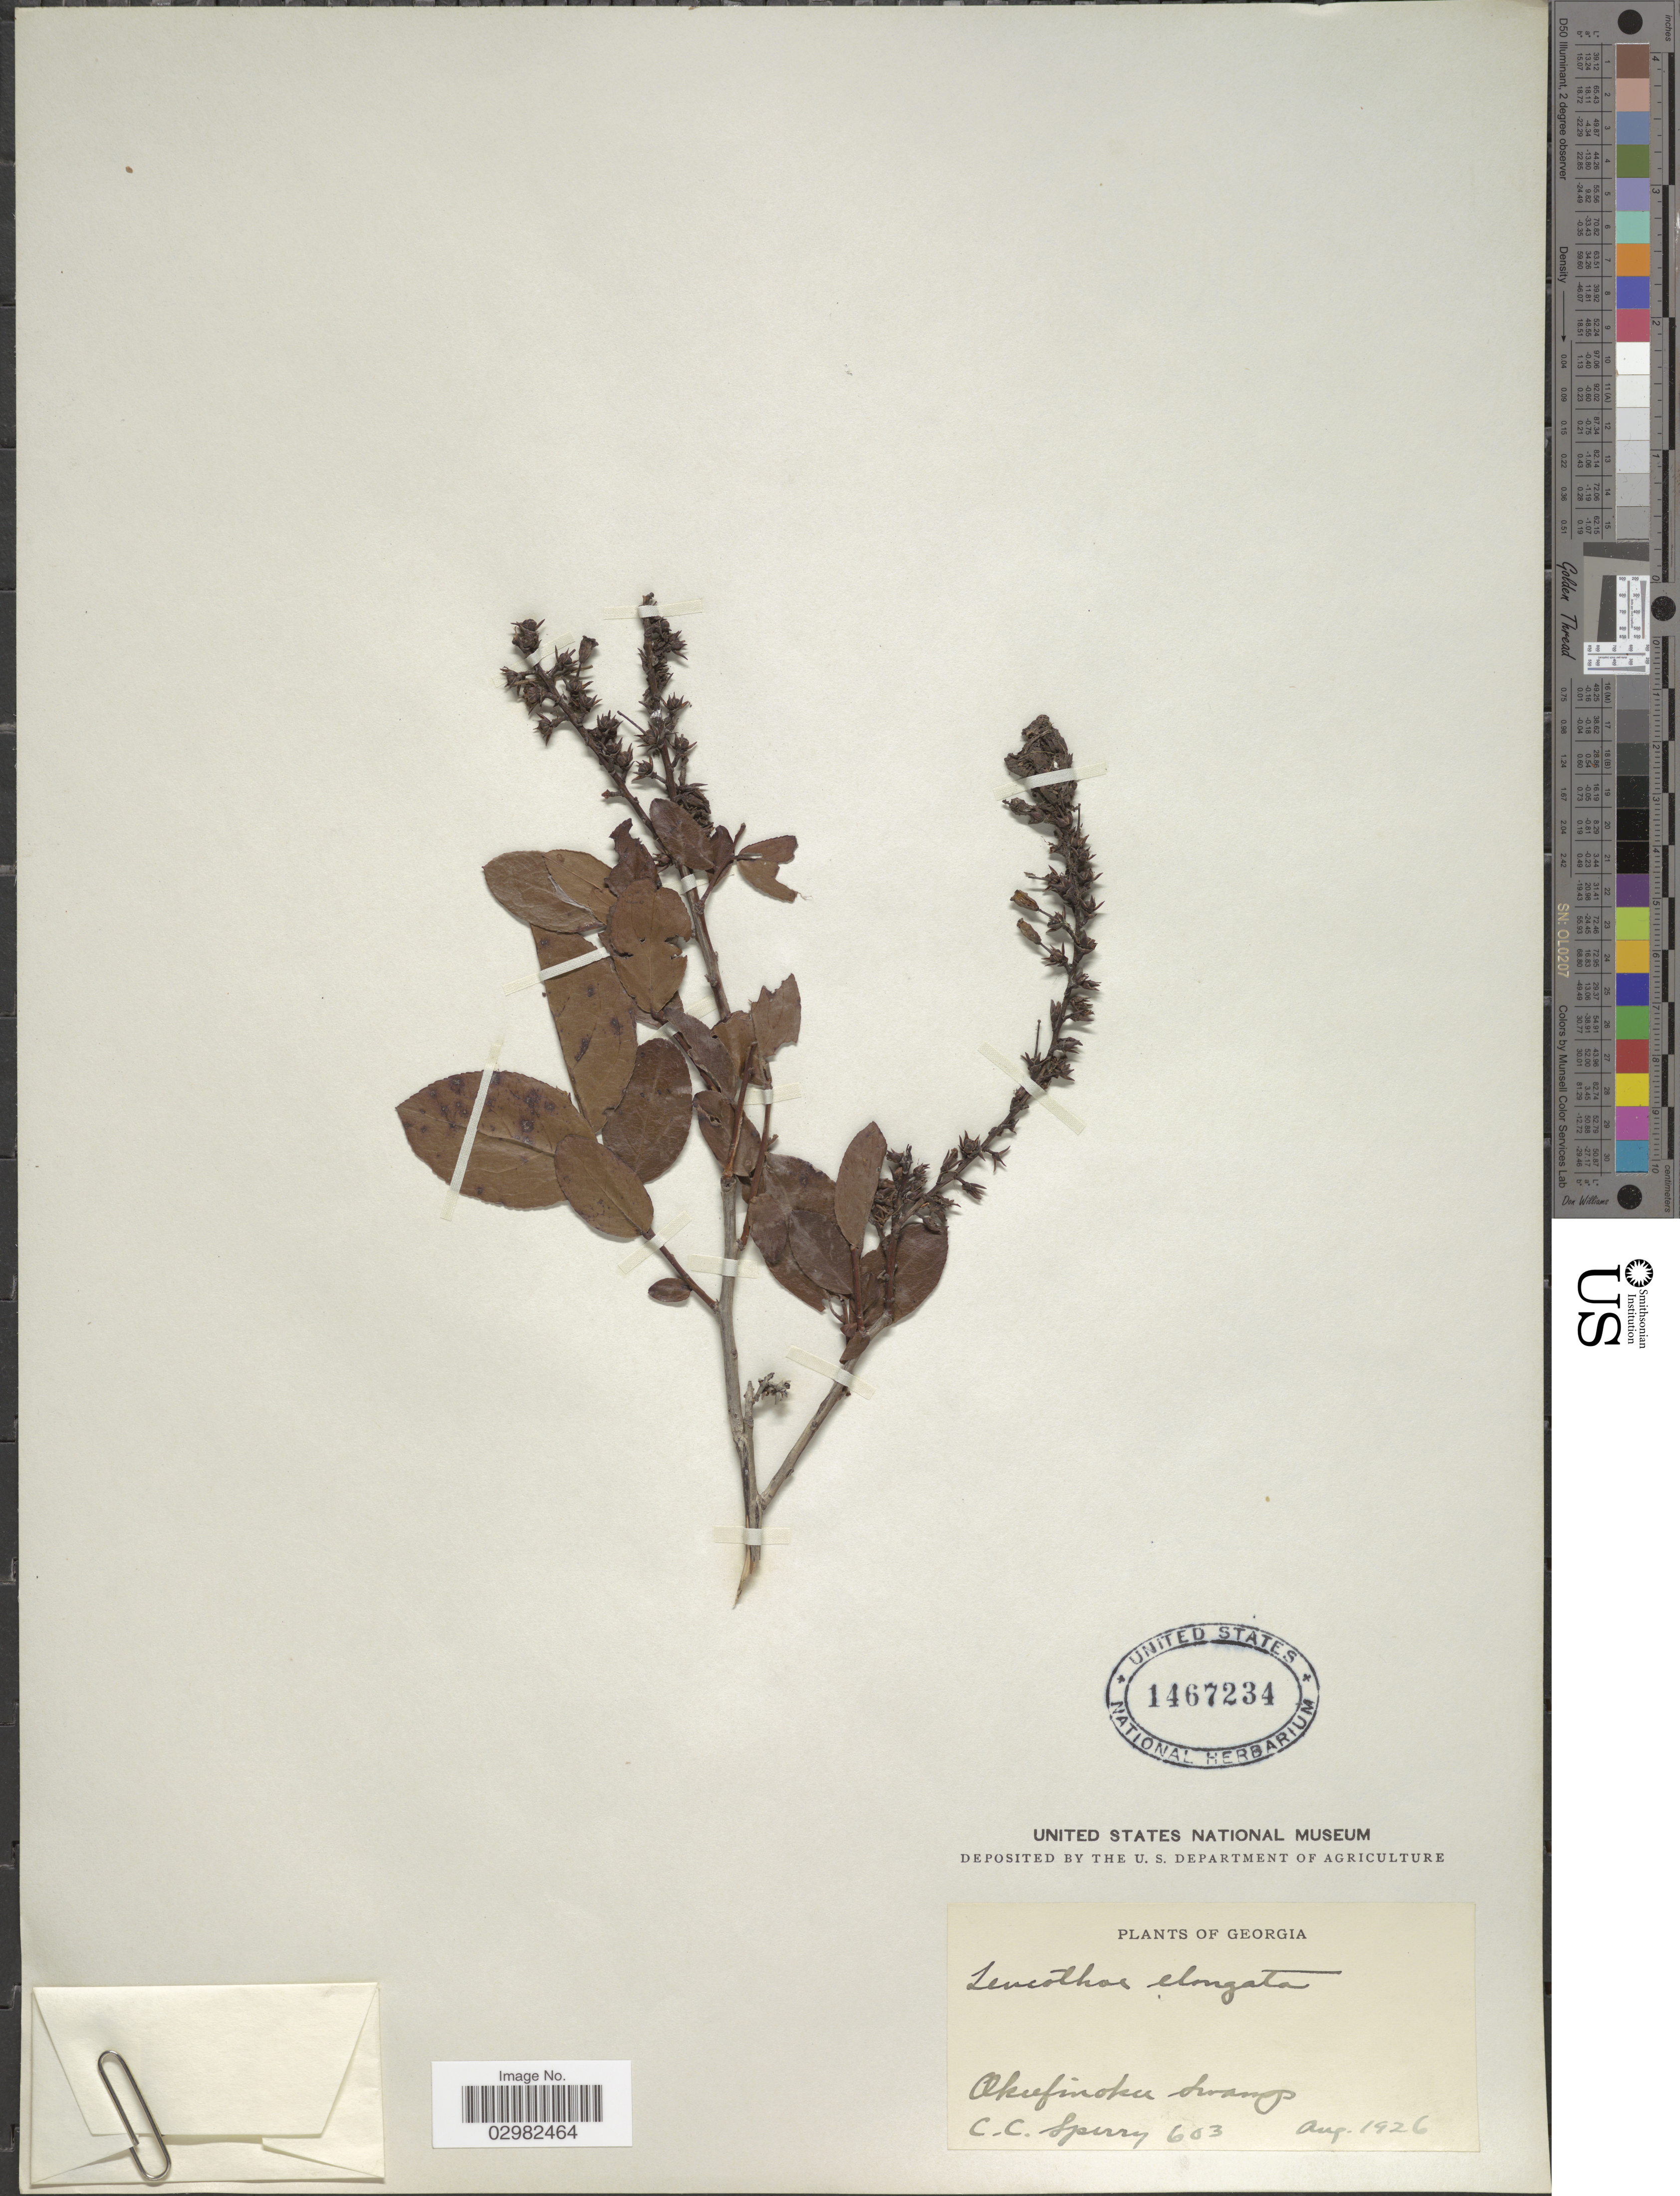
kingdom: Plantae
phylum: Tracheophyta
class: Magnoliopsida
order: Ericales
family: Ericaceae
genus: Leucothoe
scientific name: Leucothoë elongata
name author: Small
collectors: C. C. Sperry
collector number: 603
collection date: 1926-08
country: United States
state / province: Georgia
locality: Okufinoku Swamps.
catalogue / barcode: US 1467234